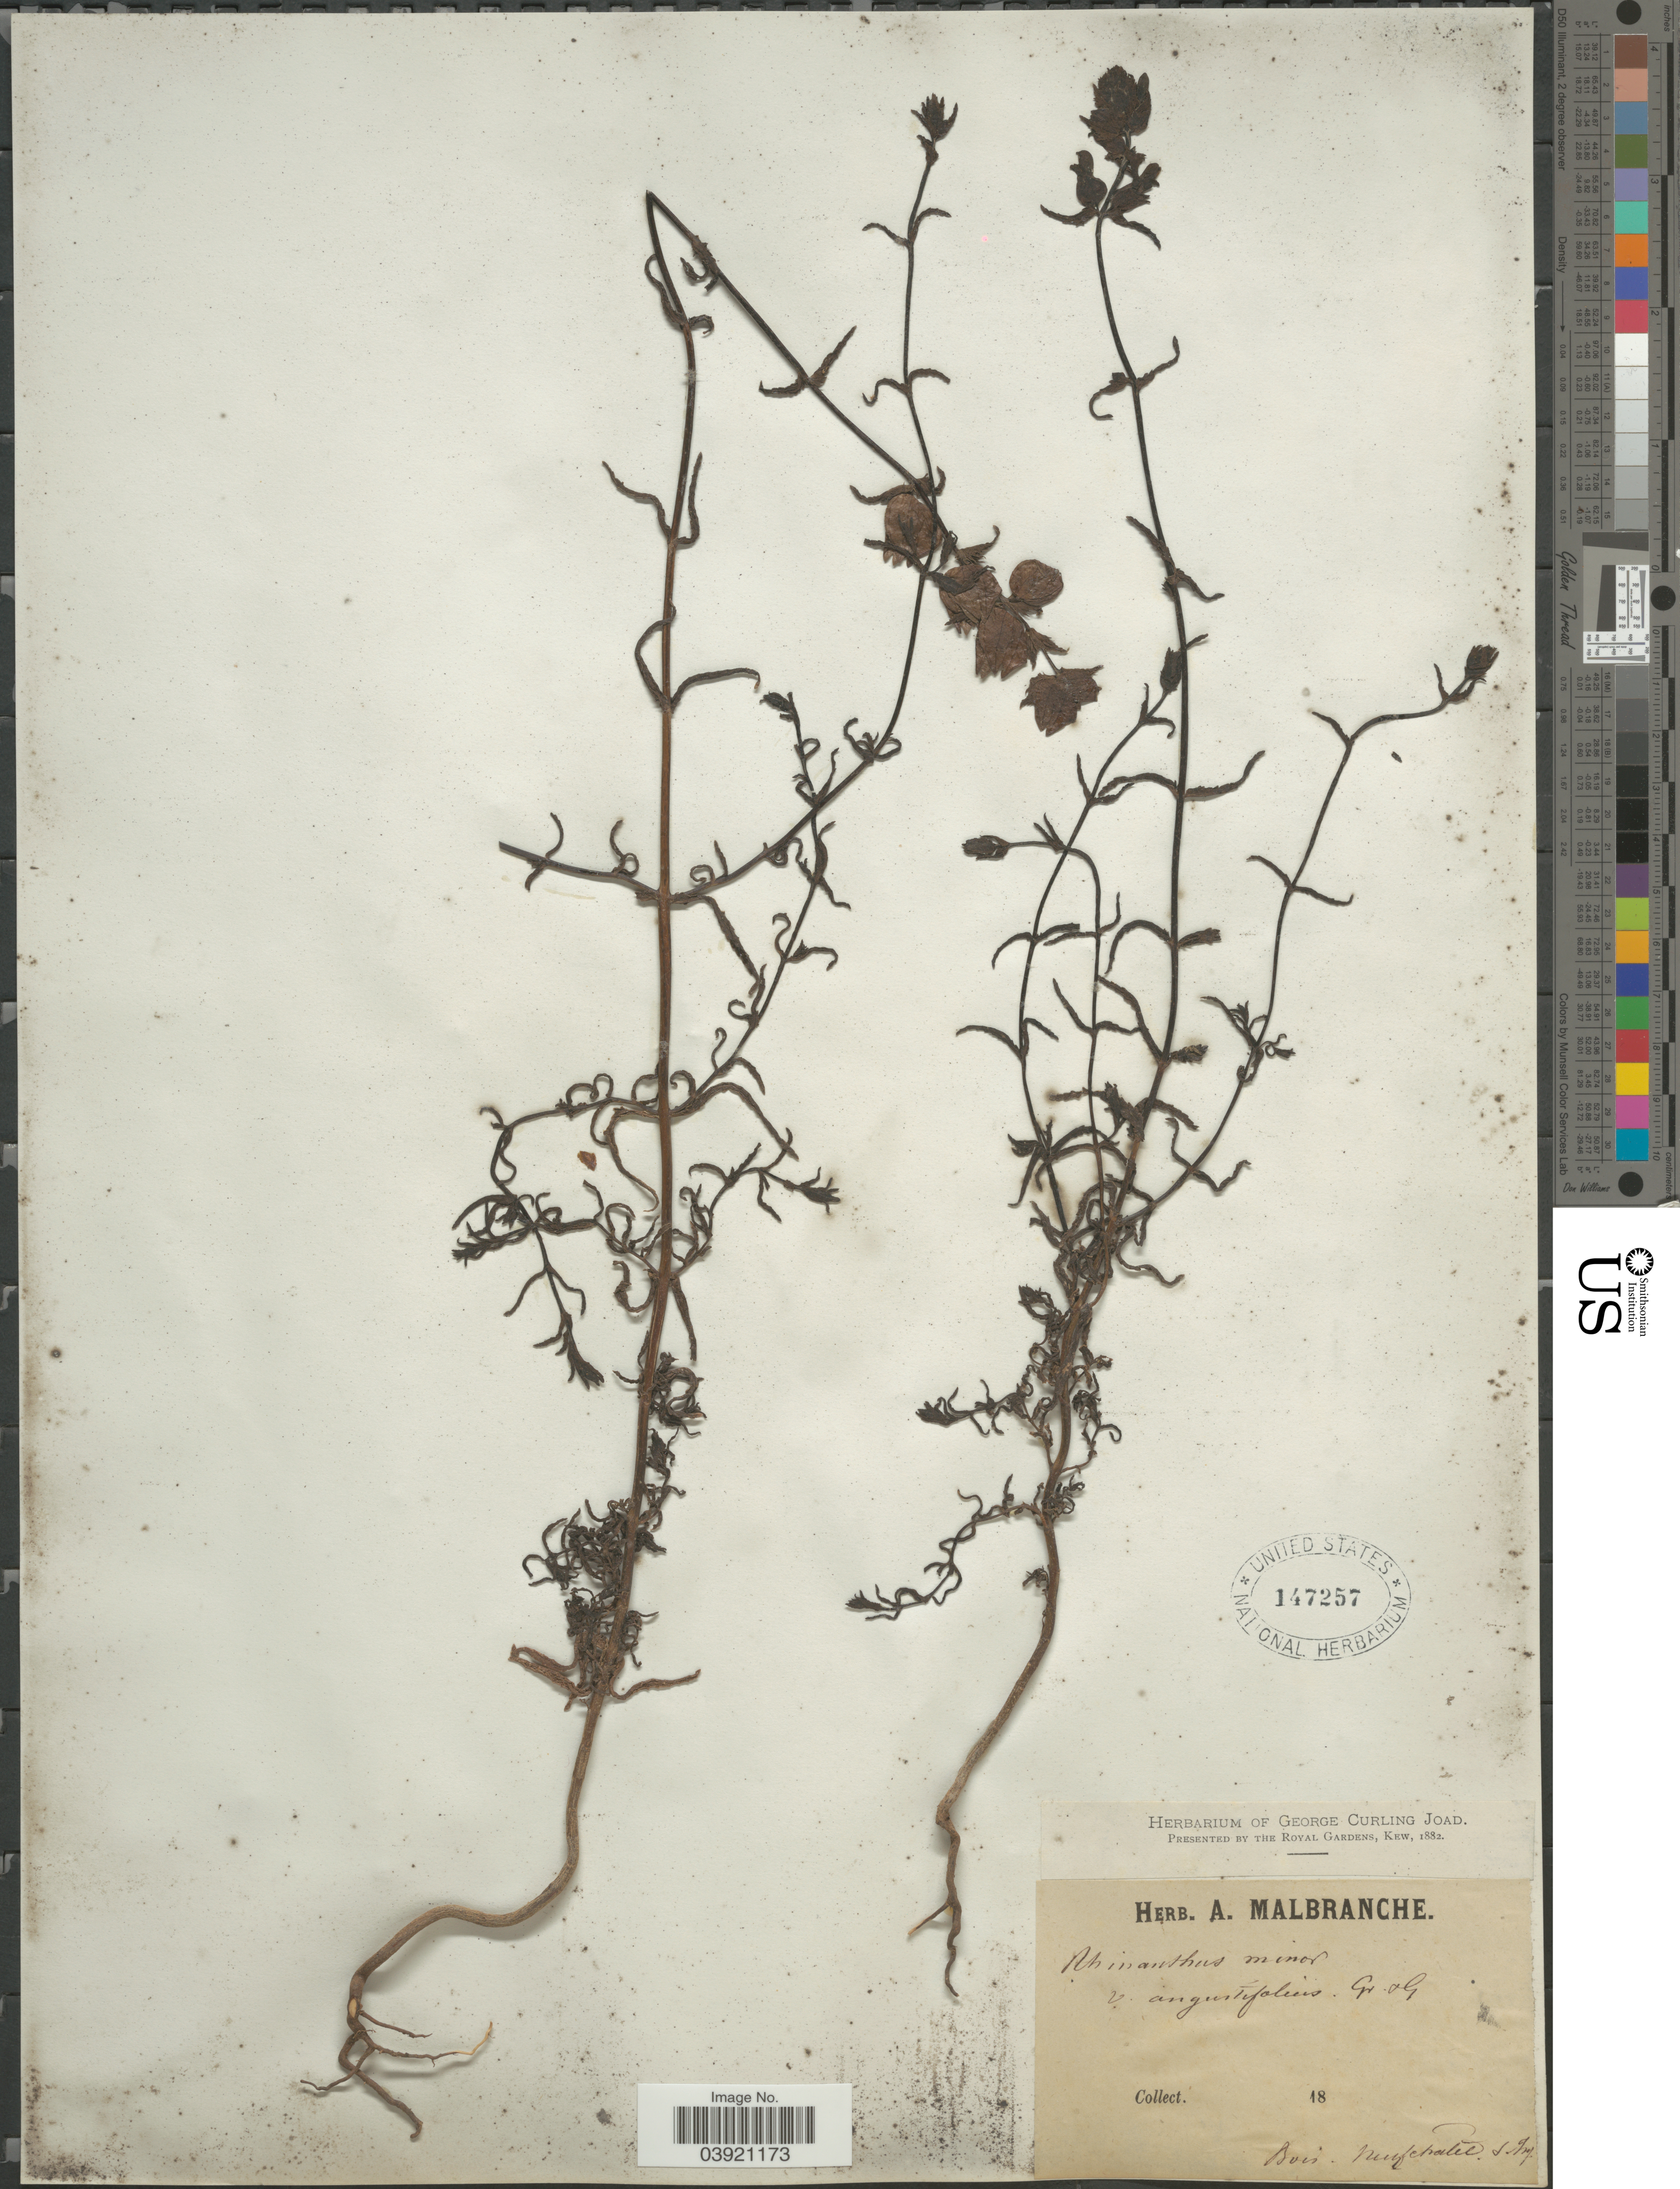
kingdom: Plantae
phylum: Tracheophyta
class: Magnoliopsida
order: Lamiales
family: Orobanchaceae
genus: Rhinanthus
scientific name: Rhinanthus minor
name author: L.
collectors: Ex herb. A. Malbranche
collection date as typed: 18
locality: Bois Minfehalet [interpreted] S. Inf [interpreted].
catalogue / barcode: US 147257